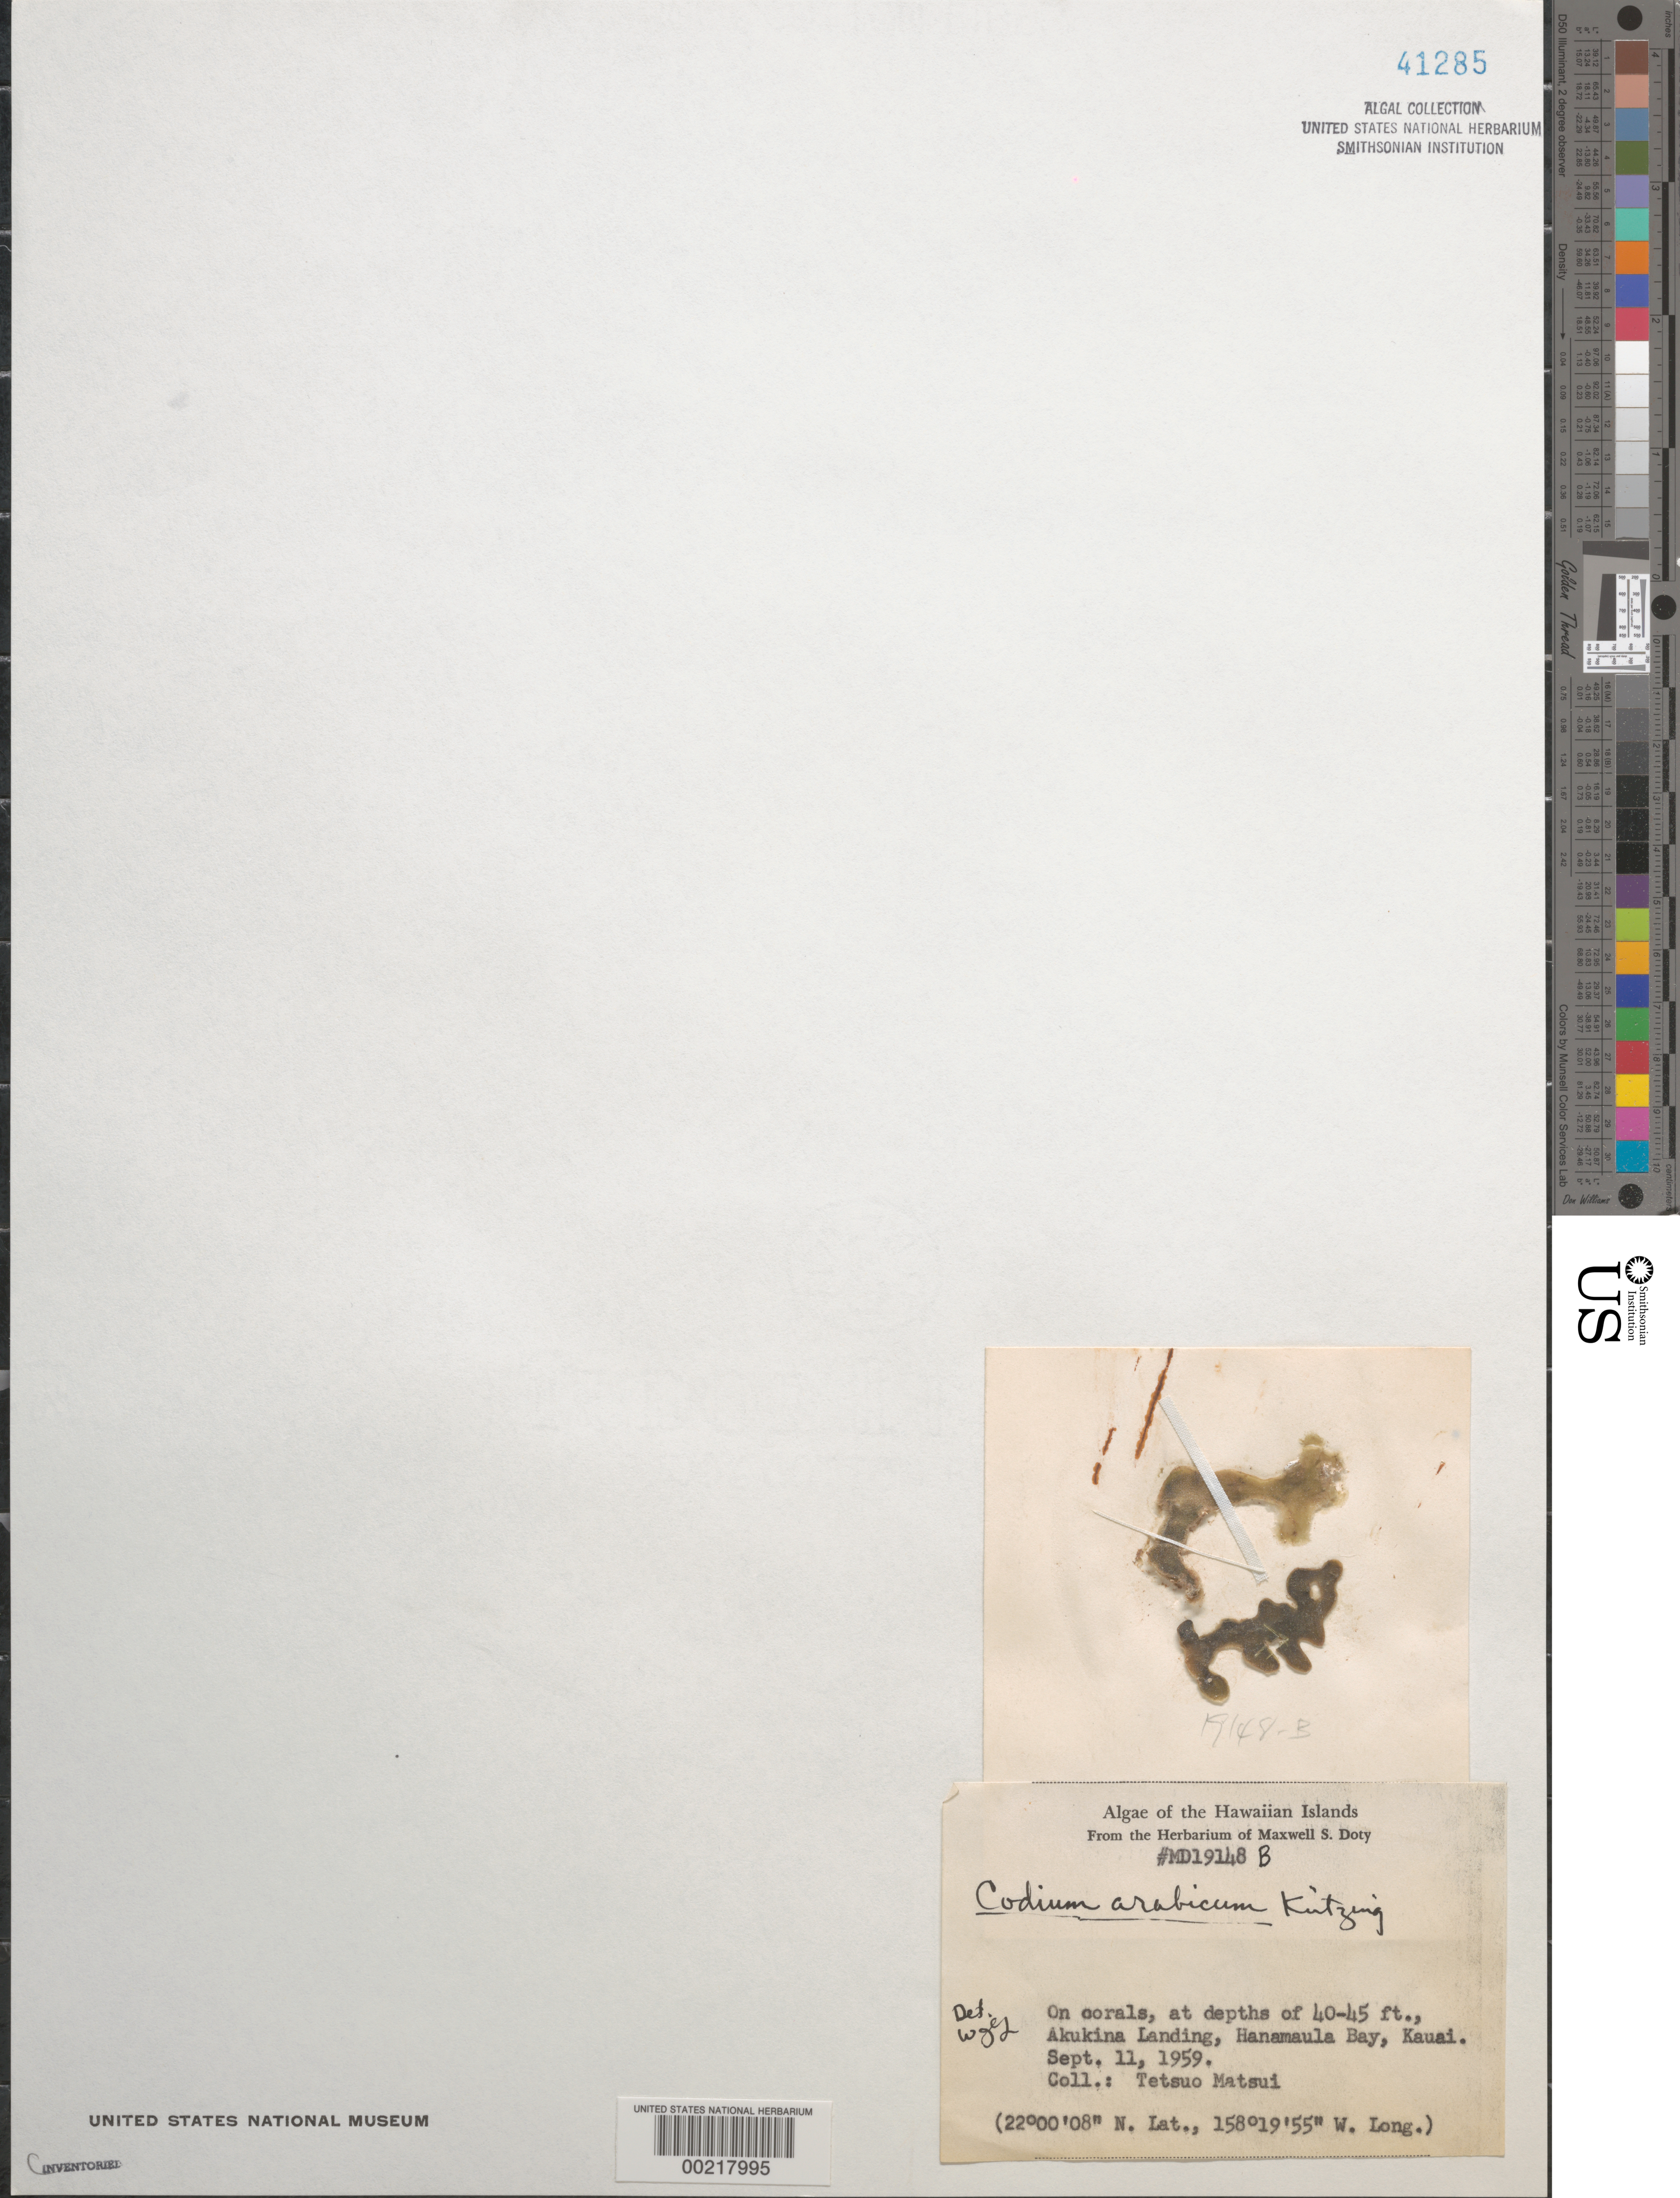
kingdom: Plantae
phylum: Chlorophyta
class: Ulvophyceae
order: Bryopsidales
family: Codiaceae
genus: Codium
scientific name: Codium arabicum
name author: Kütz.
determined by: Gilbert, W. J.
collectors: T. Matsui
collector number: MSD 19148b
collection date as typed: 11 Sep 1959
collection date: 1959-09-11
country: United States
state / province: Hawaii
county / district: Kauai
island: Kaua'i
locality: Hanamaula Bay, Akukina Landing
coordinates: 22 00' 08" N, 158 19' 55" W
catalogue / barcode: US 41285